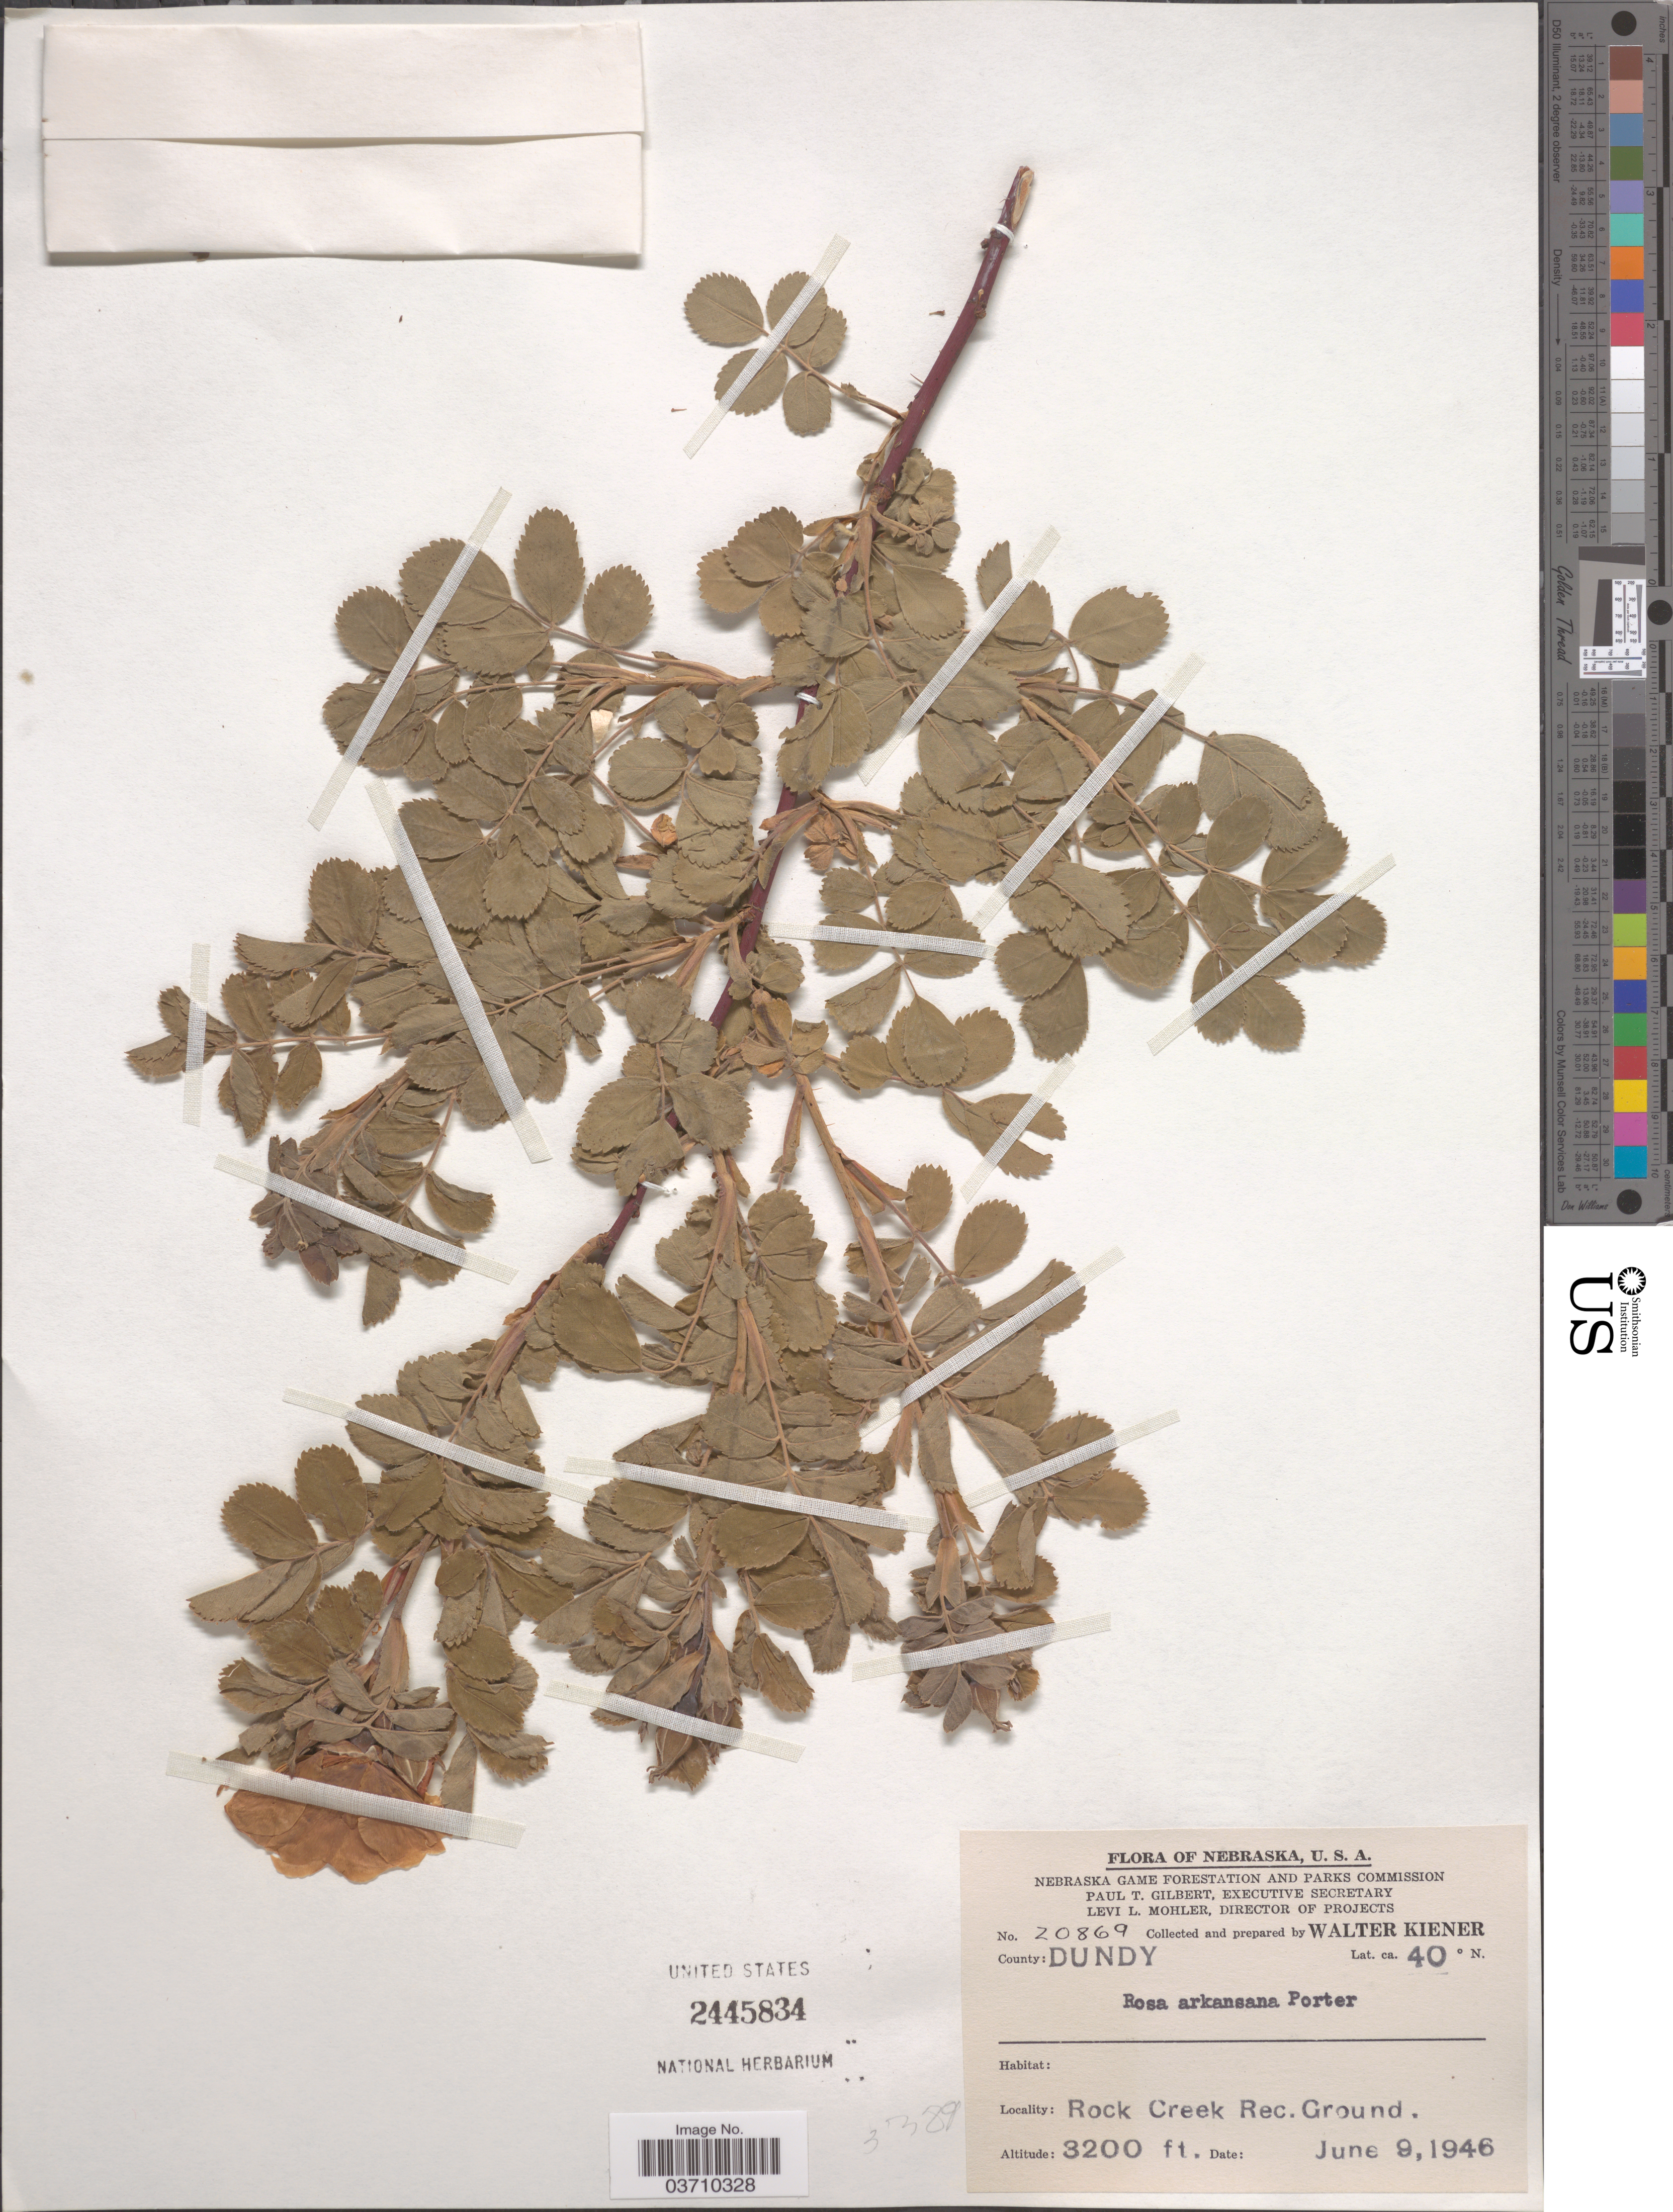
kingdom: Plantae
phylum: Tracheophyta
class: Magnoliopsida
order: Rosales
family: Rosaceae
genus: Rosa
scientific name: Rosa arkansana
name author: Porter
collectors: W. Kiener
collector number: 20869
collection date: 1946-06-09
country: United States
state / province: Nebraska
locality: County: Dundy. Rock Creek Rec. Ground.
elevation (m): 975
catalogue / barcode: US 2445834